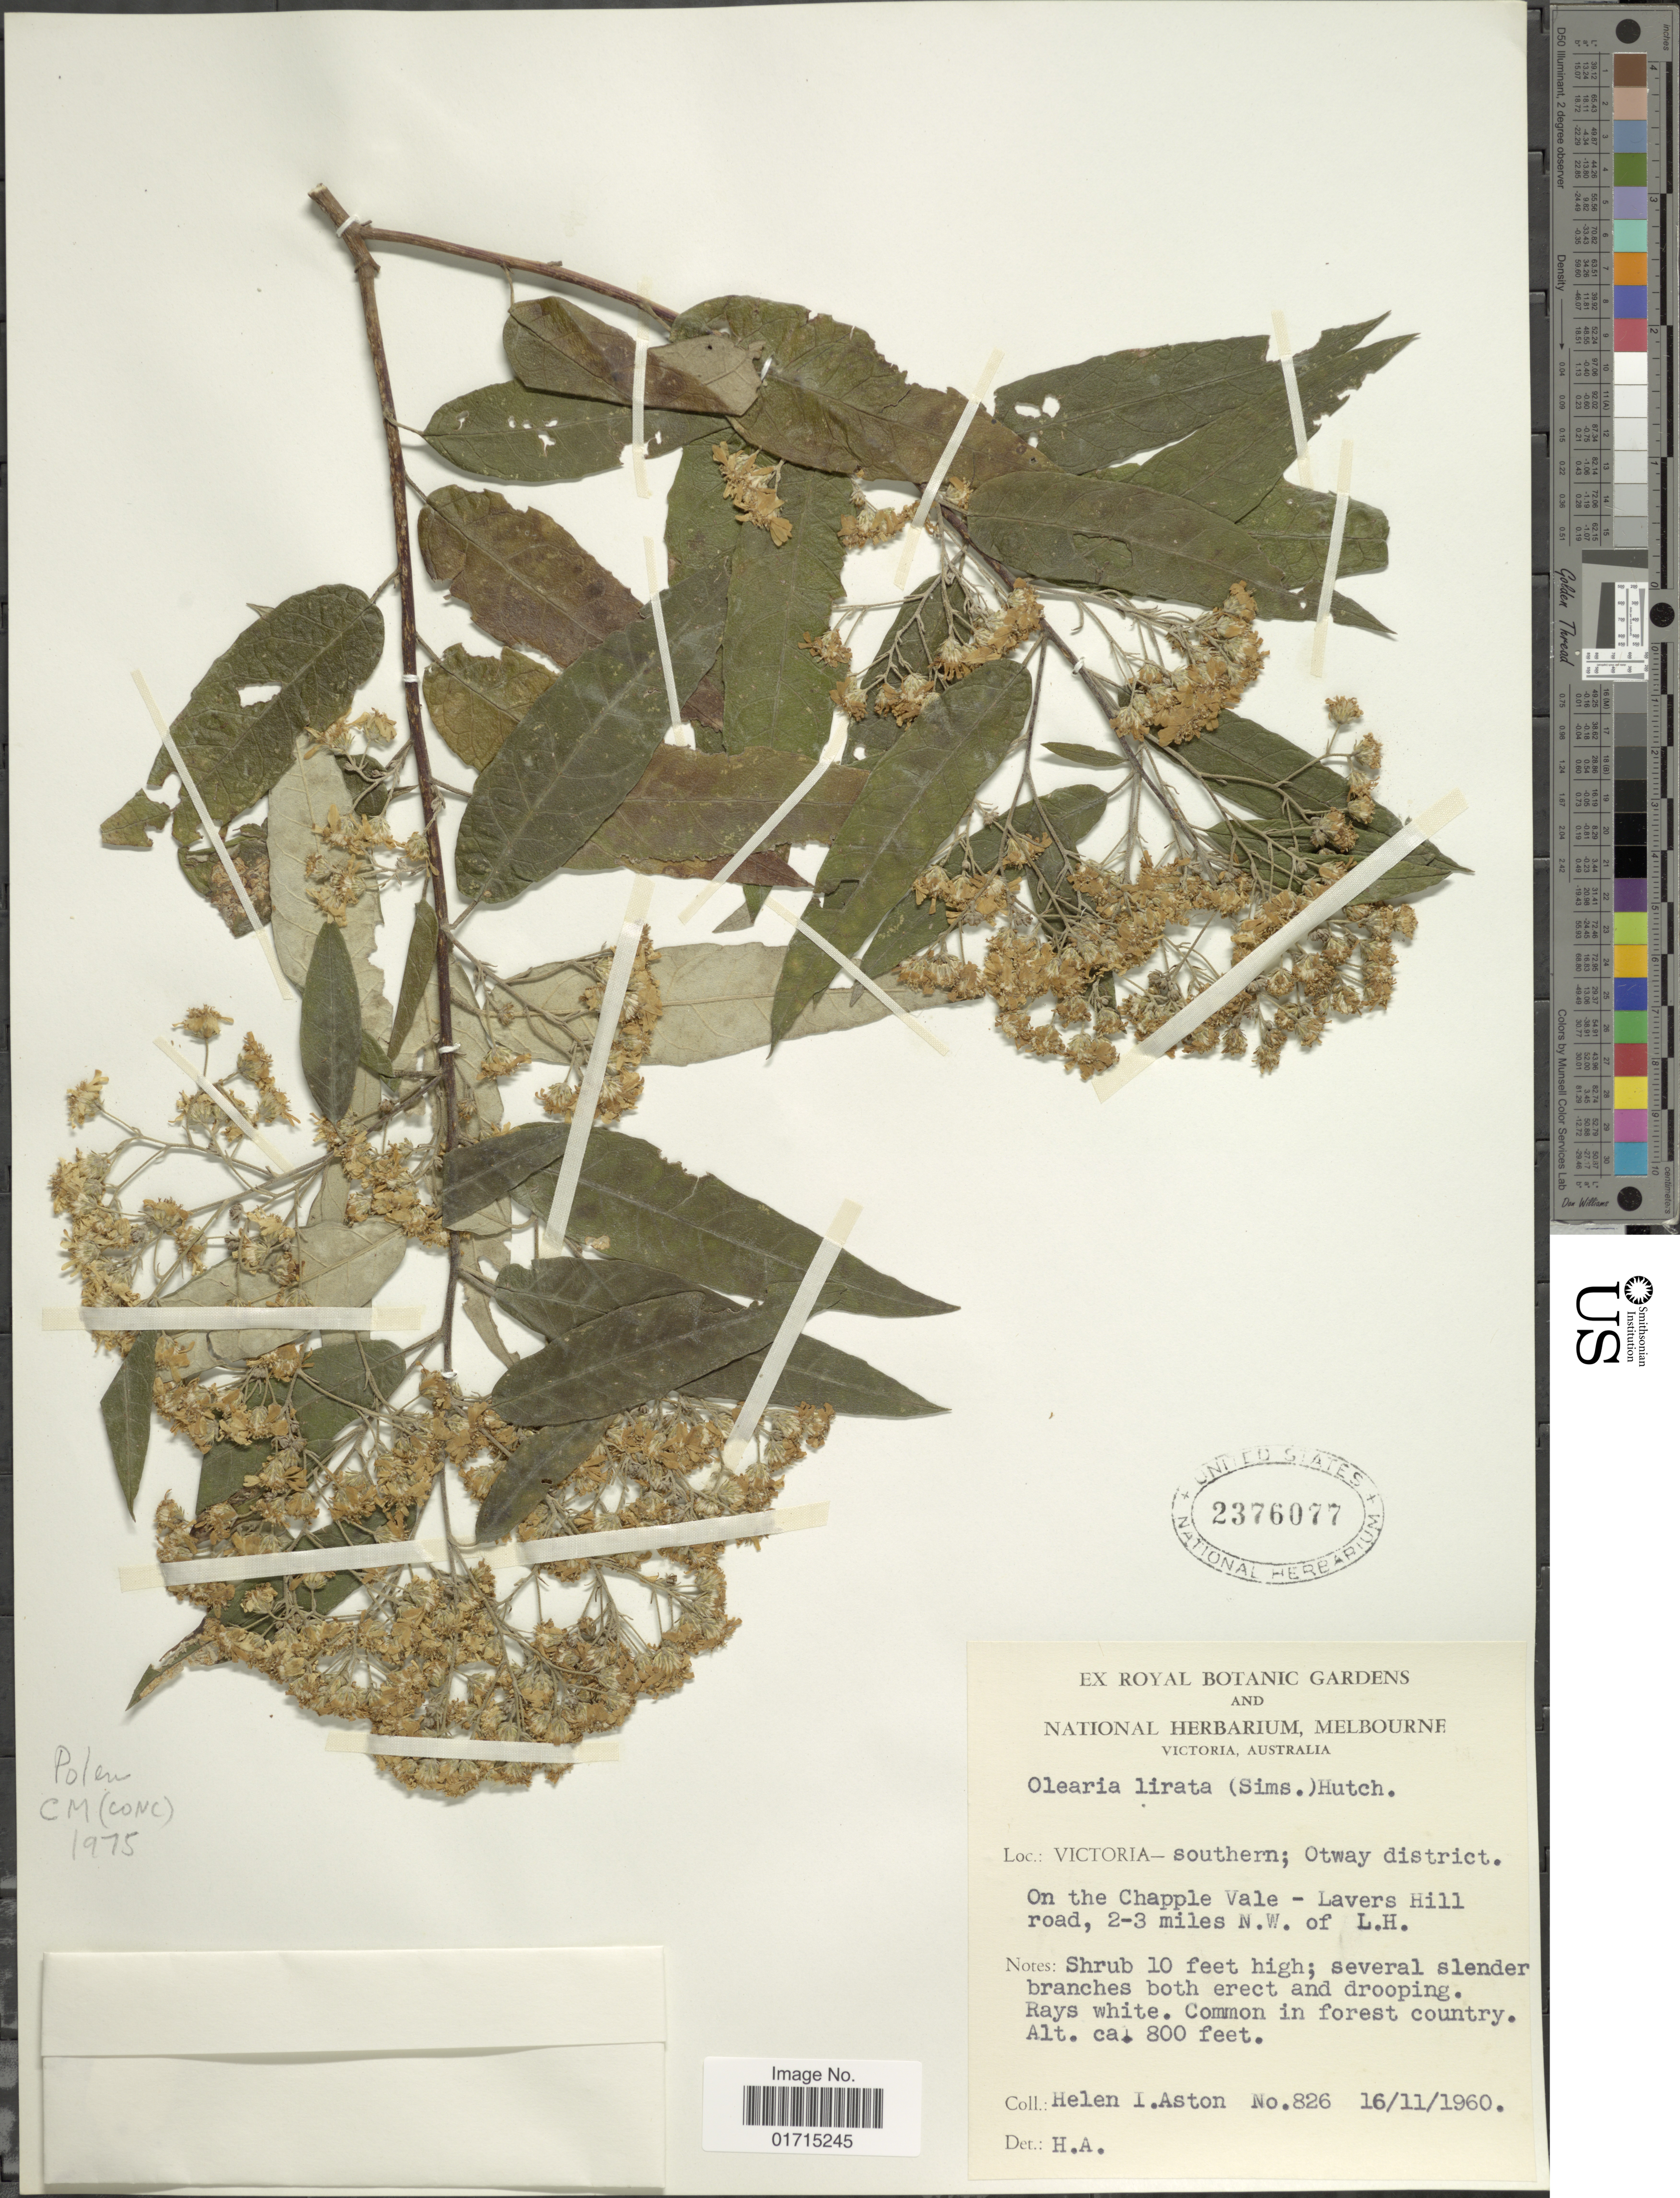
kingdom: Plantae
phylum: Tracheophyta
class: Magnoliopsida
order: Asterales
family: Asteraceae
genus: Olearia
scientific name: Olearia lirata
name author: (Sims) Hutch.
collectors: H. I. Aston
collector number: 826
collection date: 1960-11-16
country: Australia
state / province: Victoria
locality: Victoria-southern; Otway district. On the Chapple Vale-Lavers Hill road, 2-3 miles N. W. of L. H.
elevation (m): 244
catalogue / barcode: US 2376077